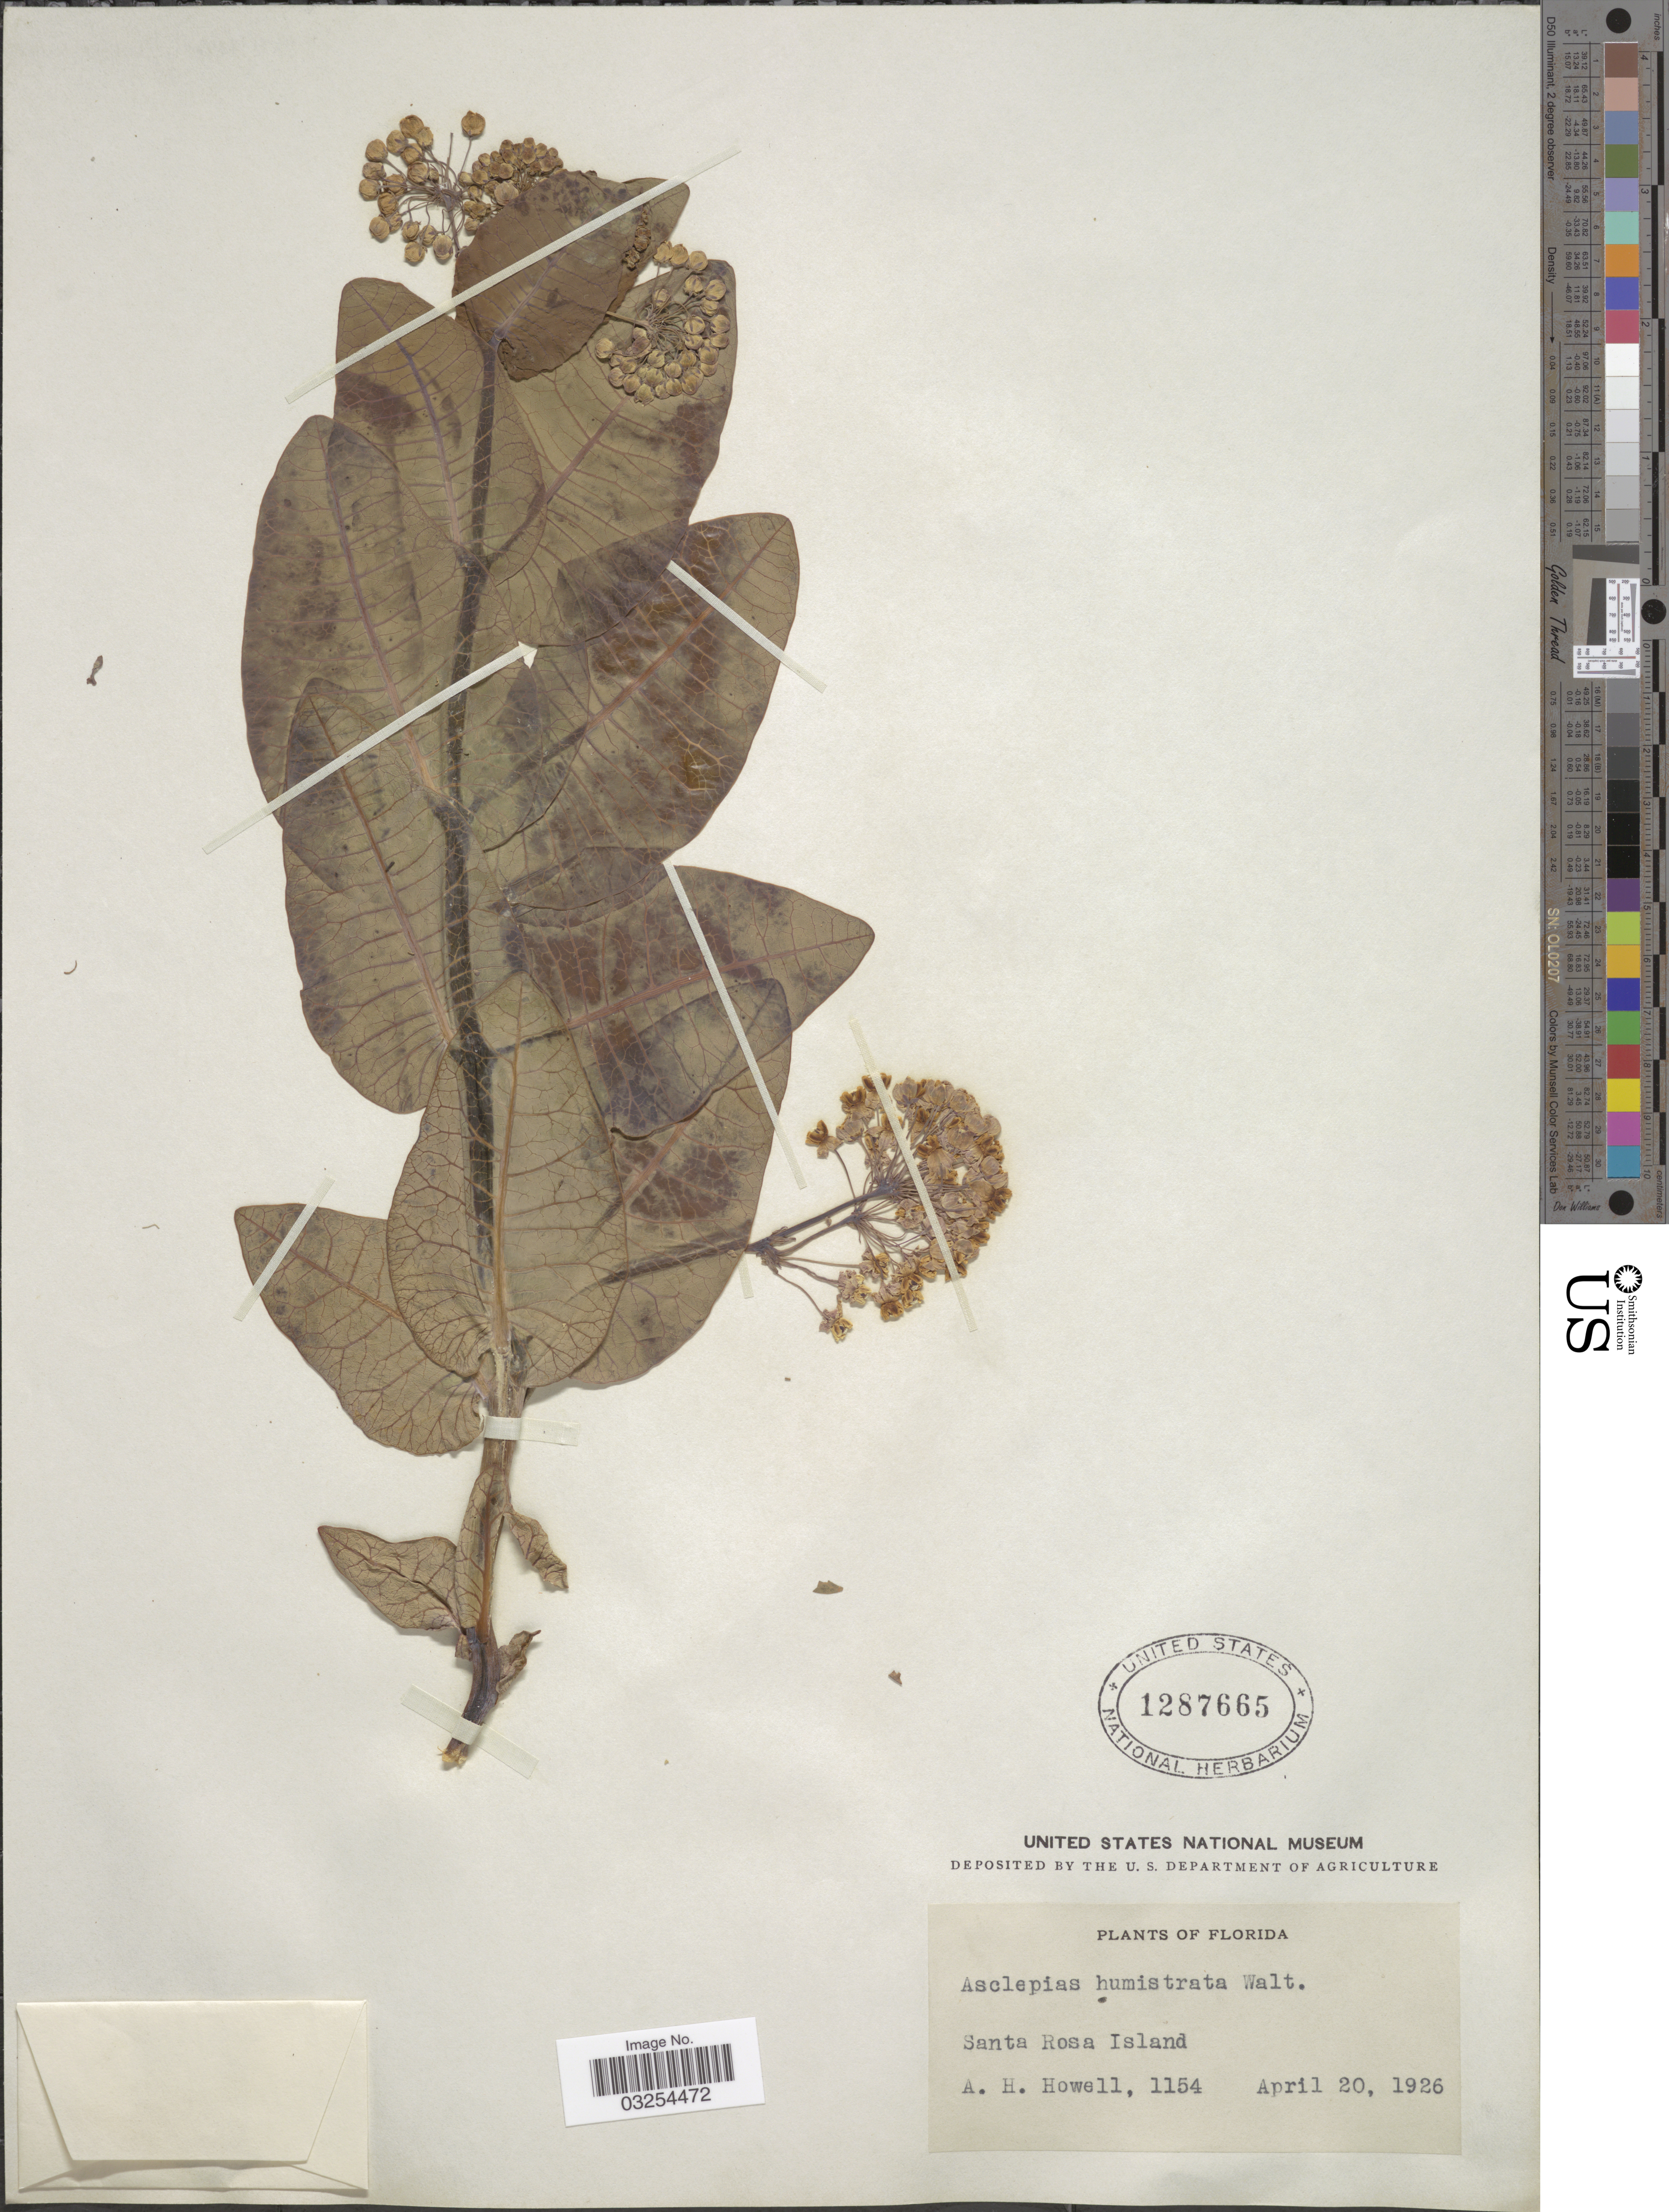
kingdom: Plantae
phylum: Tracheophyta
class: Magnoliopsida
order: Gentianales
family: Apocynaceae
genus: Asclepias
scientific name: Asclepias humistrata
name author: Walter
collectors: A. Howell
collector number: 1154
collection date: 1926-04-20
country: United States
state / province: Florida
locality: Santa Rosa Island.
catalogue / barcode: US 1287665